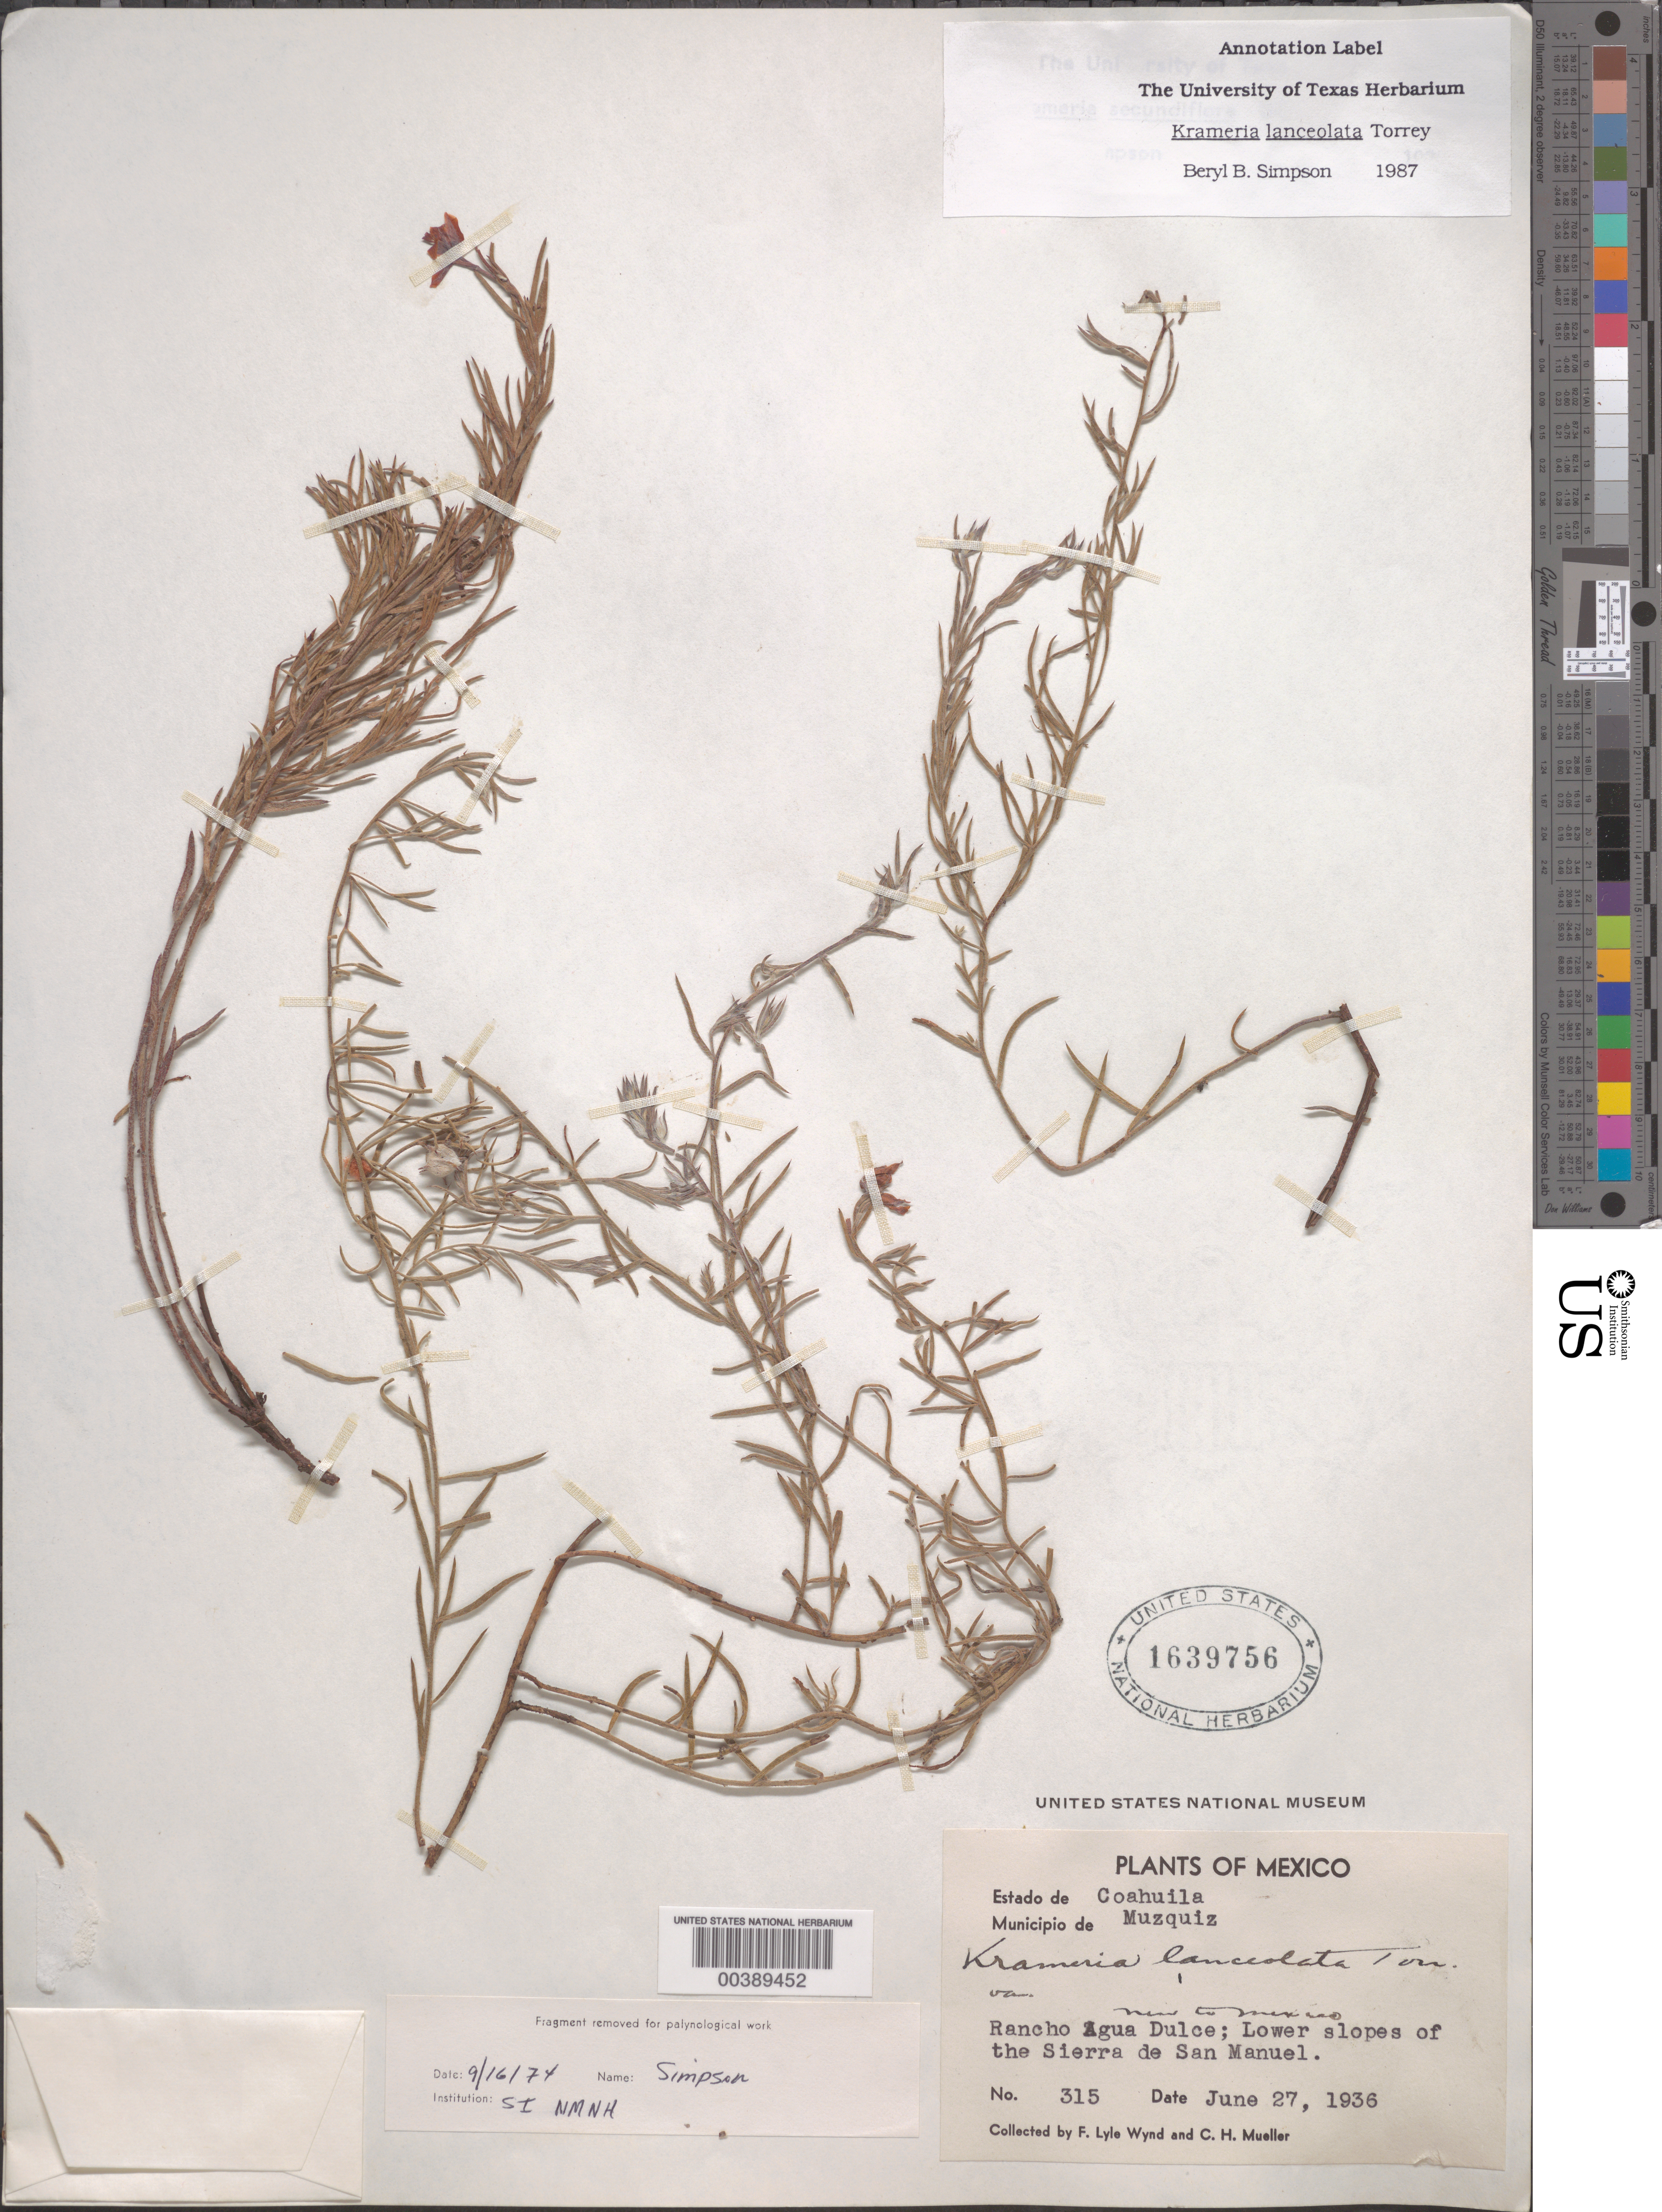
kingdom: Plantae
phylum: Tracheophyta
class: Magnoliopsida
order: Zygophyllales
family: Krameriaceae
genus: Krameria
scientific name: Krameria lanceolata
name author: Torr.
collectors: F. L. Wynd & C. H. Muller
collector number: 315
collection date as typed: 27 Jun 1936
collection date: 1936-06-27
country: Mexico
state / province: Coahuila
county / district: Múzquiz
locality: Rancho Agua Dulce; lower slopes of the Sierra de San Manuel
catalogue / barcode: US 1639756